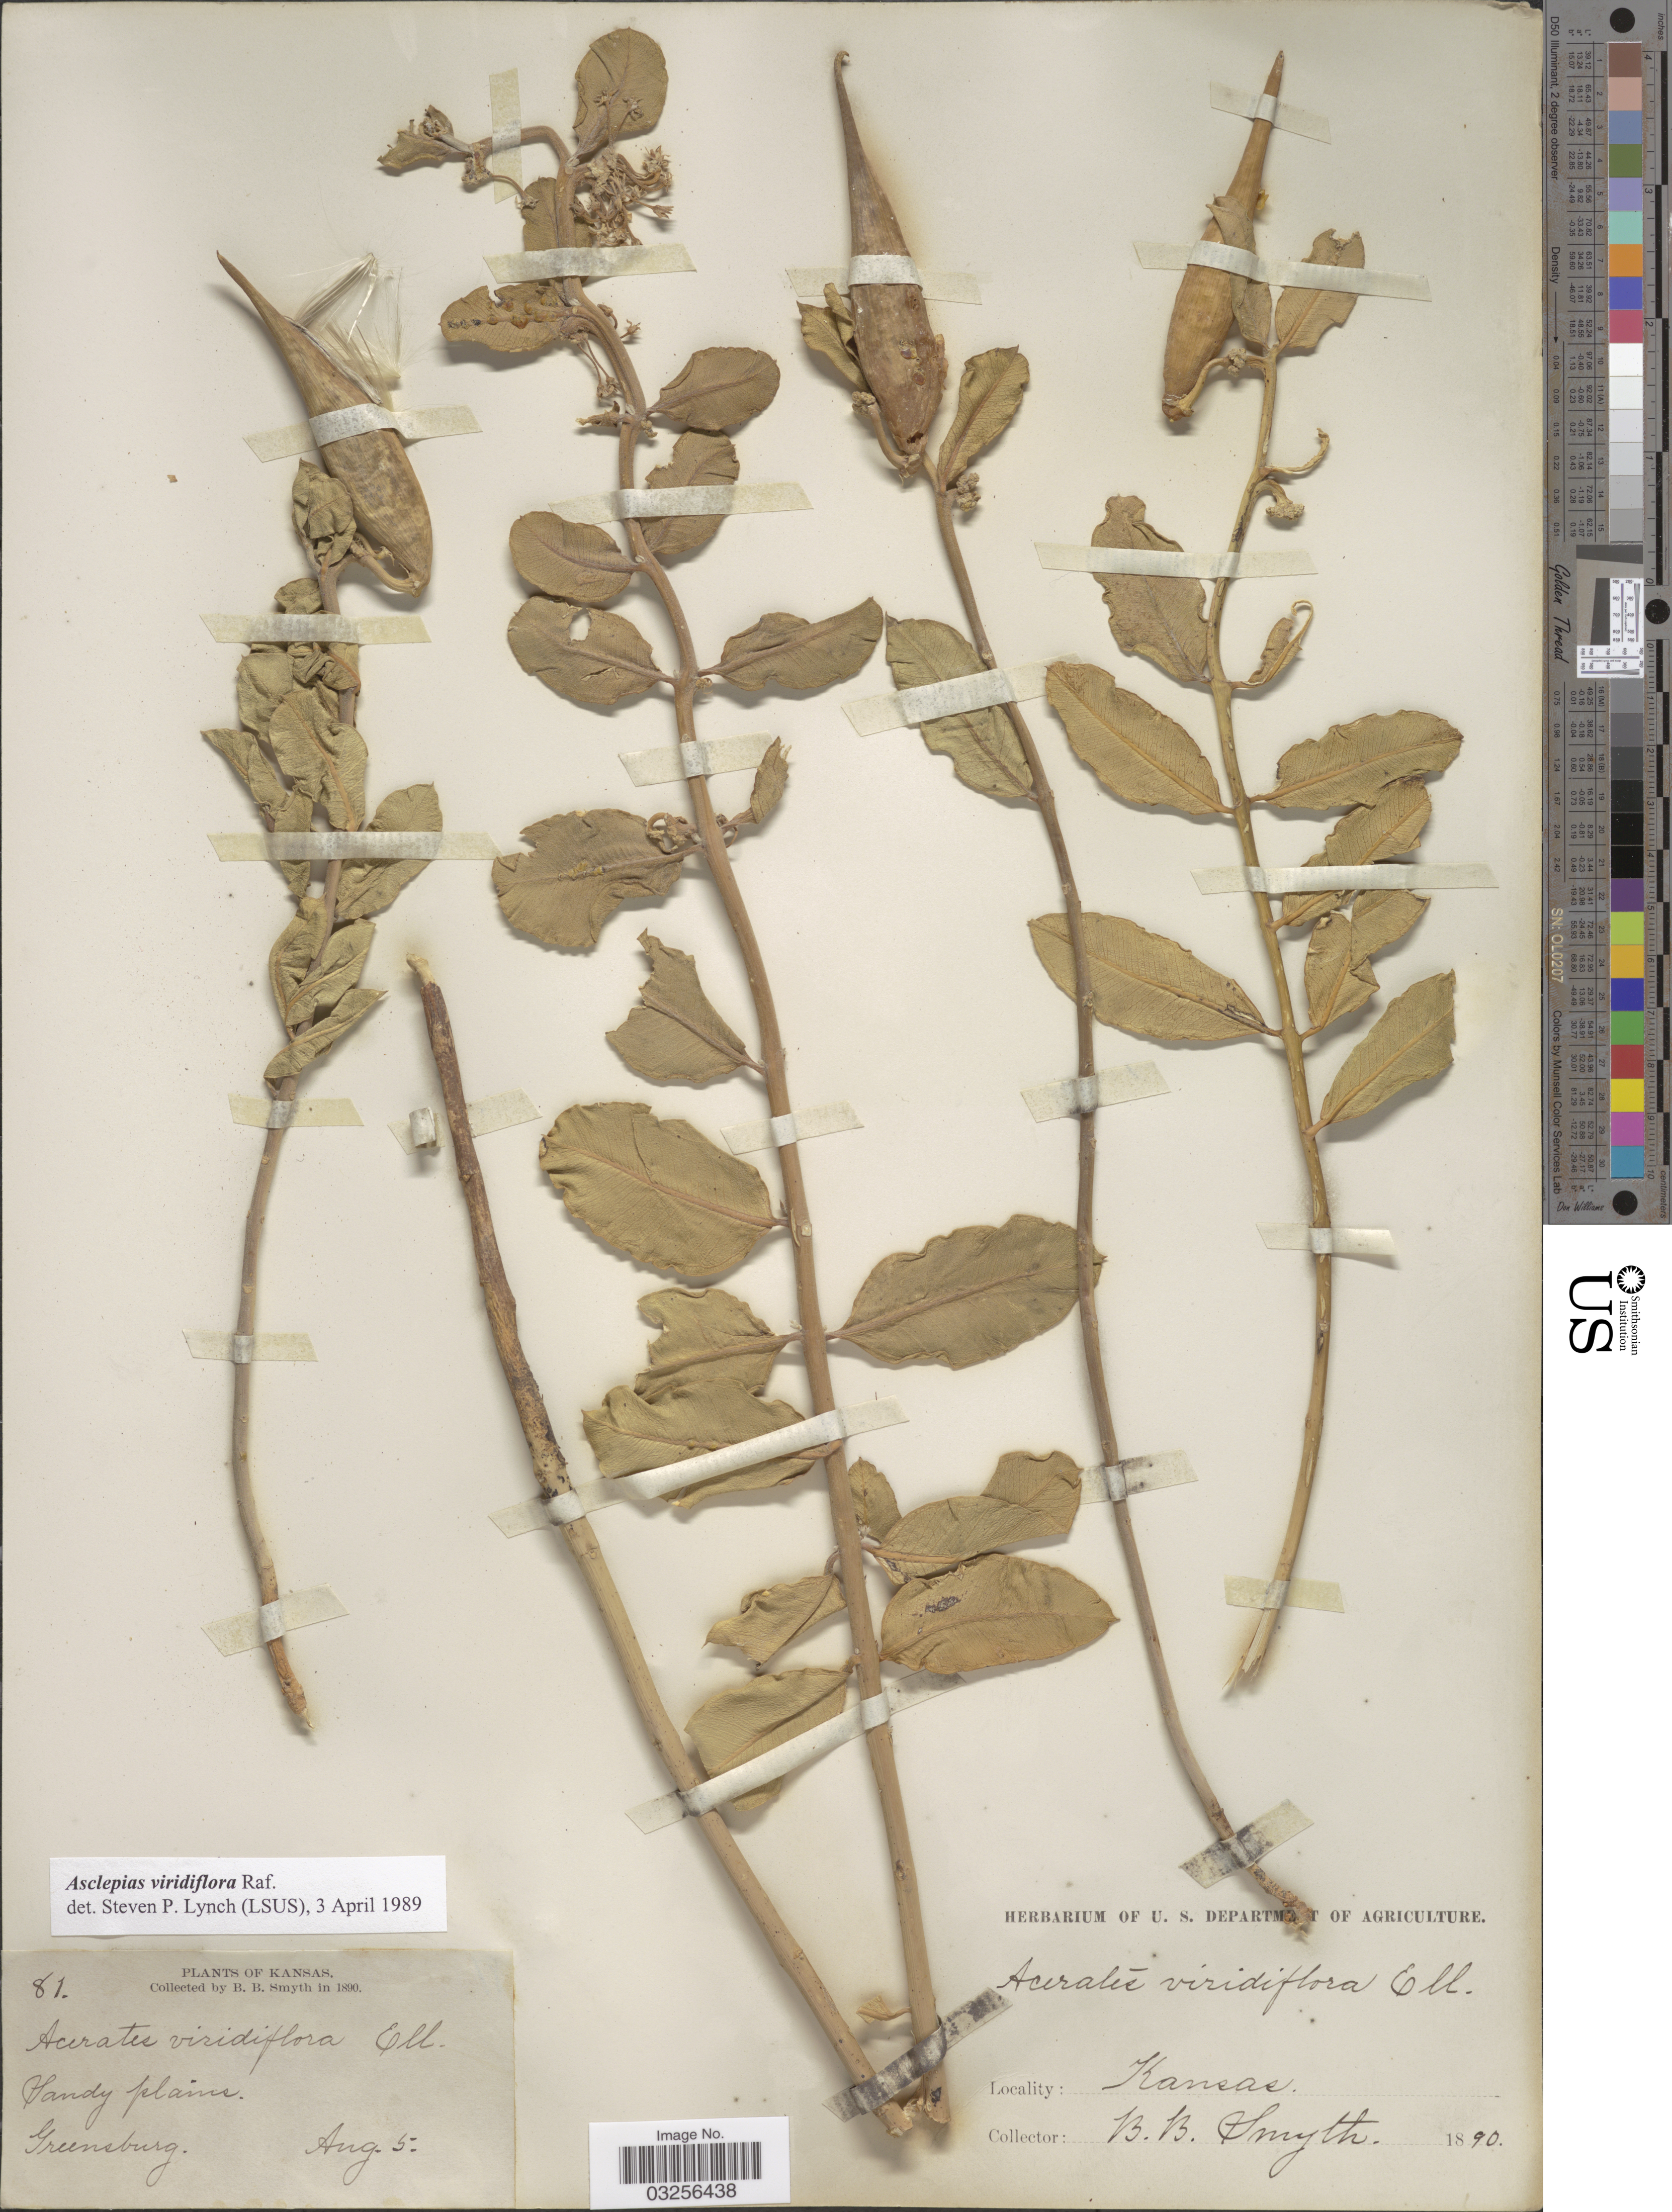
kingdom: Plantae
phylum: Tracheophyta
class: Magnoliopsida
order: Gentianales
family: Apocynaceae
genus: Asclepias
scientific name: Asclepias viridiflora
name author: Raf.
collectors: B. Smyth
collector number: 81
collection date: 1890-08-05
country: United States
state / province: Kansas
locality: Greensburg.